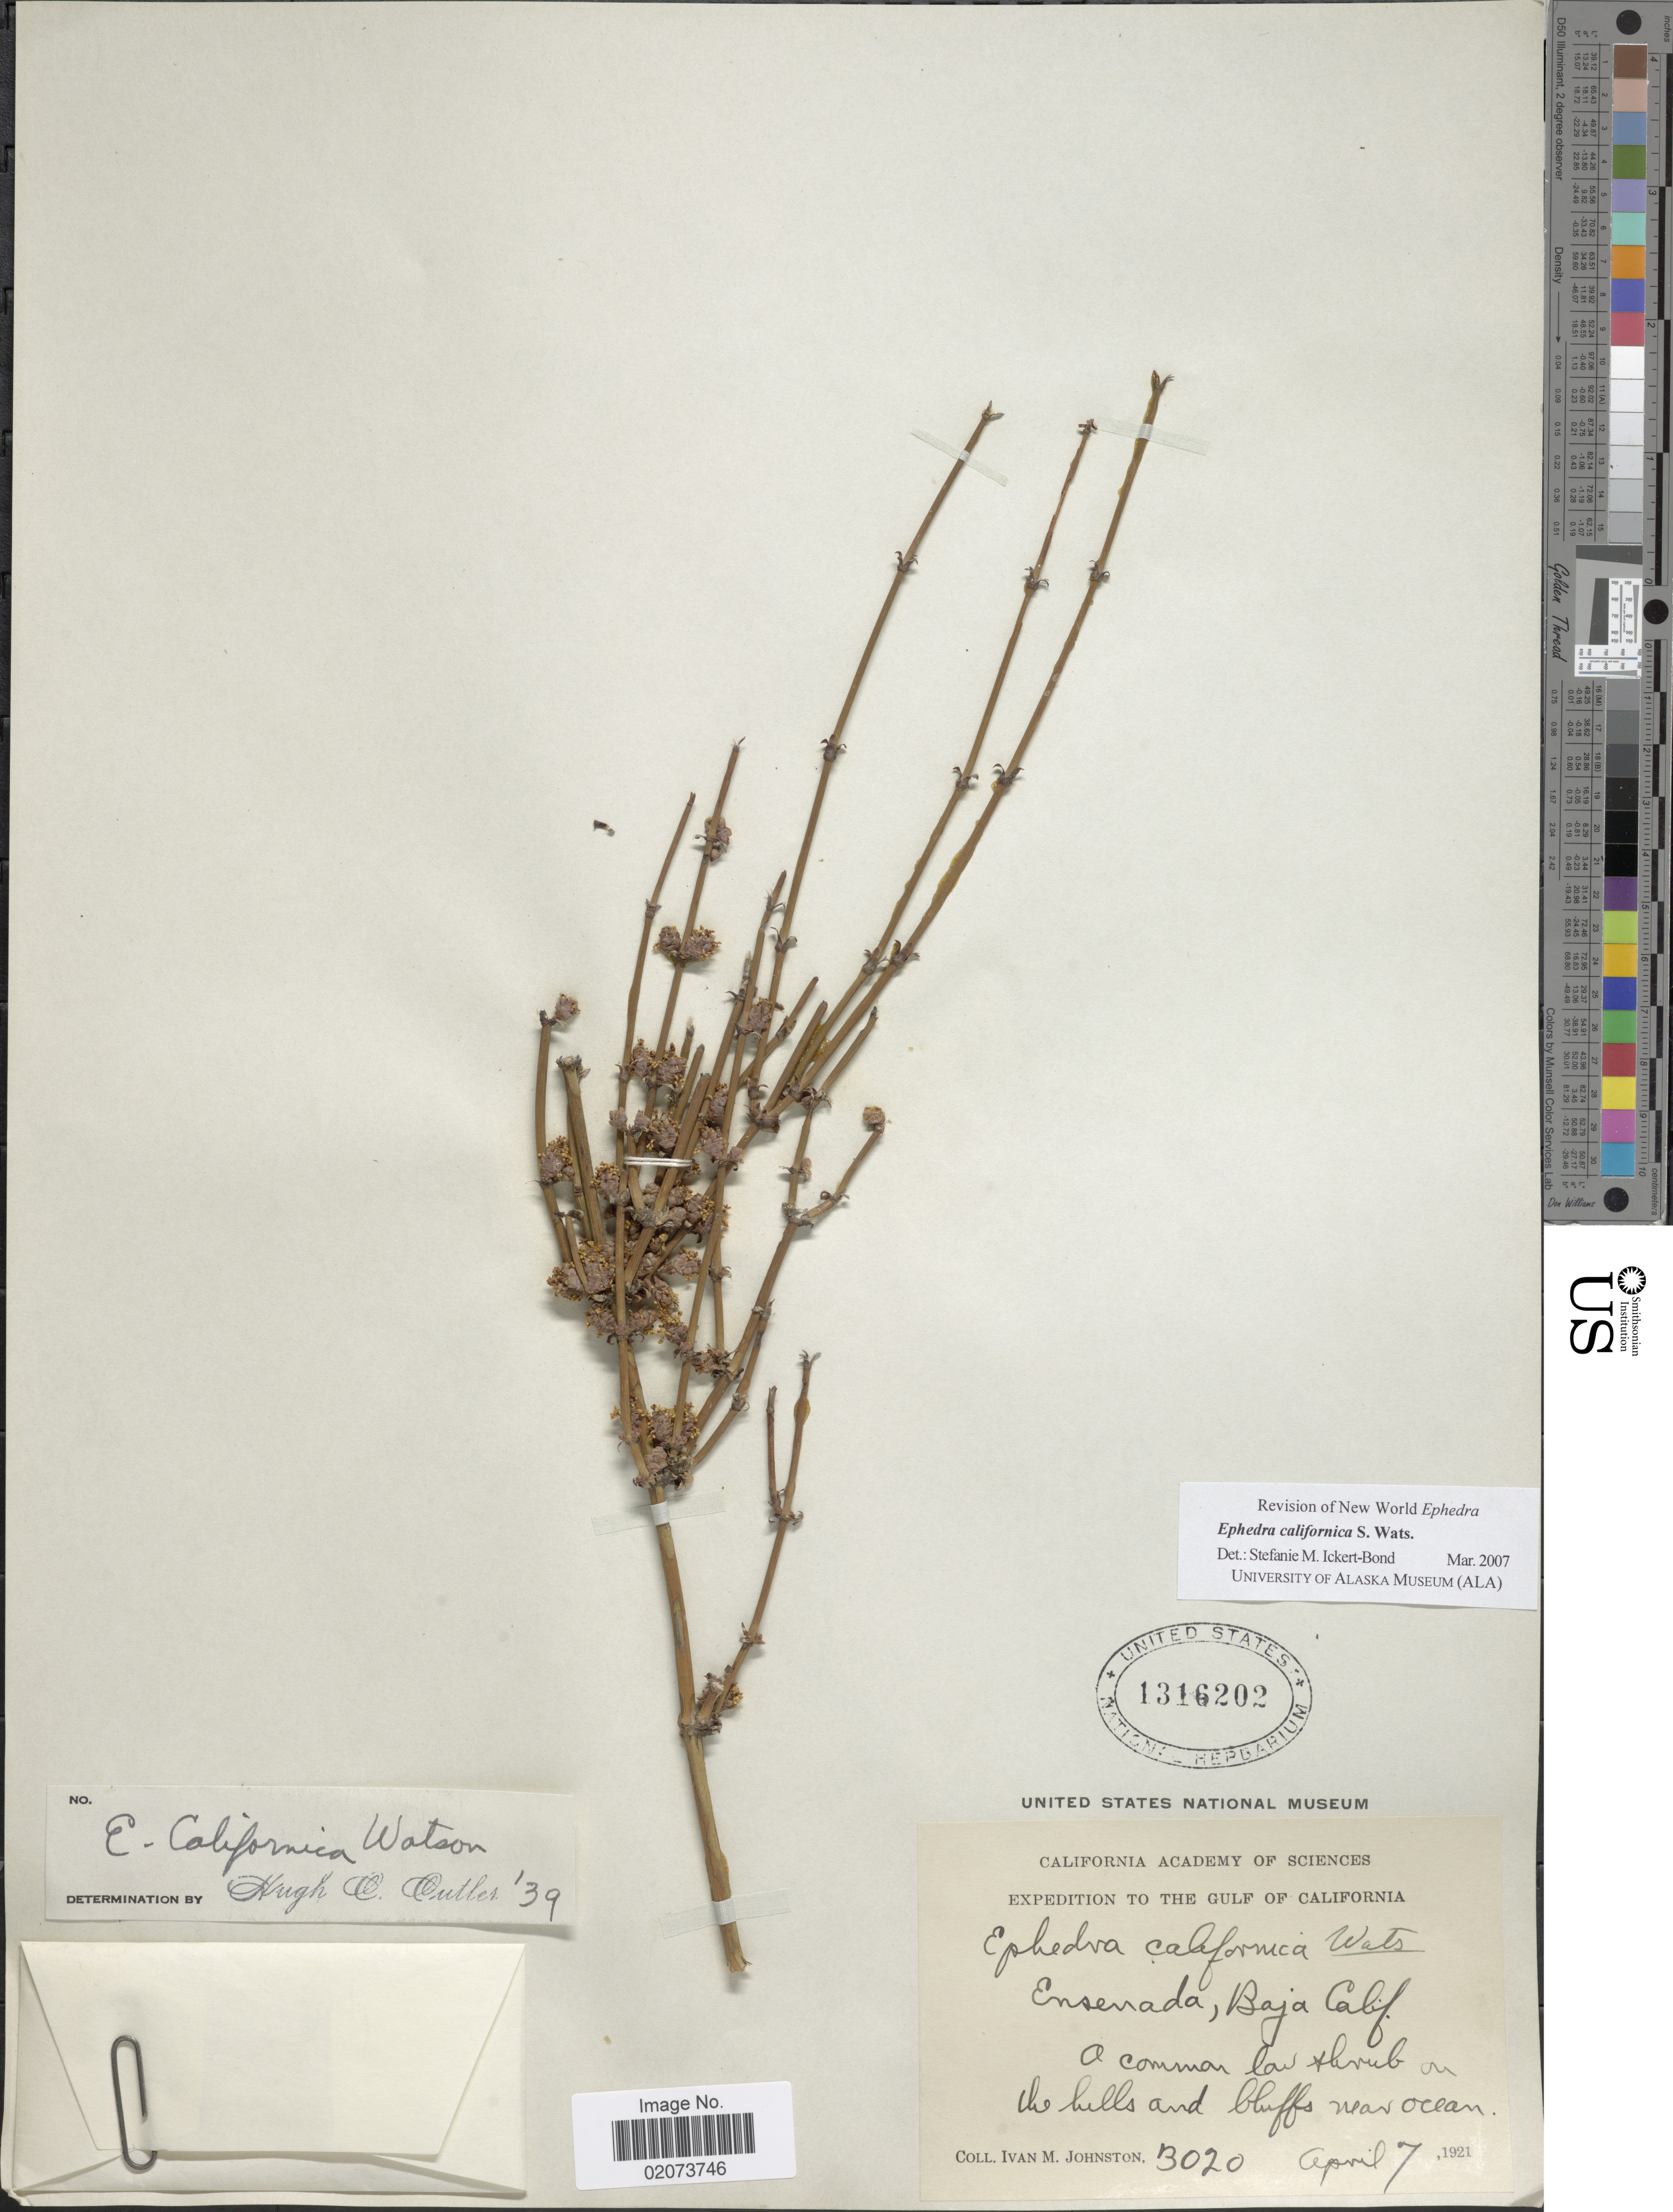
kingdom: Plantae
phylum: Tracheophyta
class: Gnetopsida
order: Ephedrales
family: Ephedraceae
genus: Ephedra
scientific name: Ephedra californica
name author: S. Watson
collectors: I.M. Johnston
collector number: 3020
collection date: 1921-04-07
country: Mexico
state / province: Baja California Norte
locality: The Gulf of California, Ensenada, Baja Calif.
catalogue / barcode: US 1316202